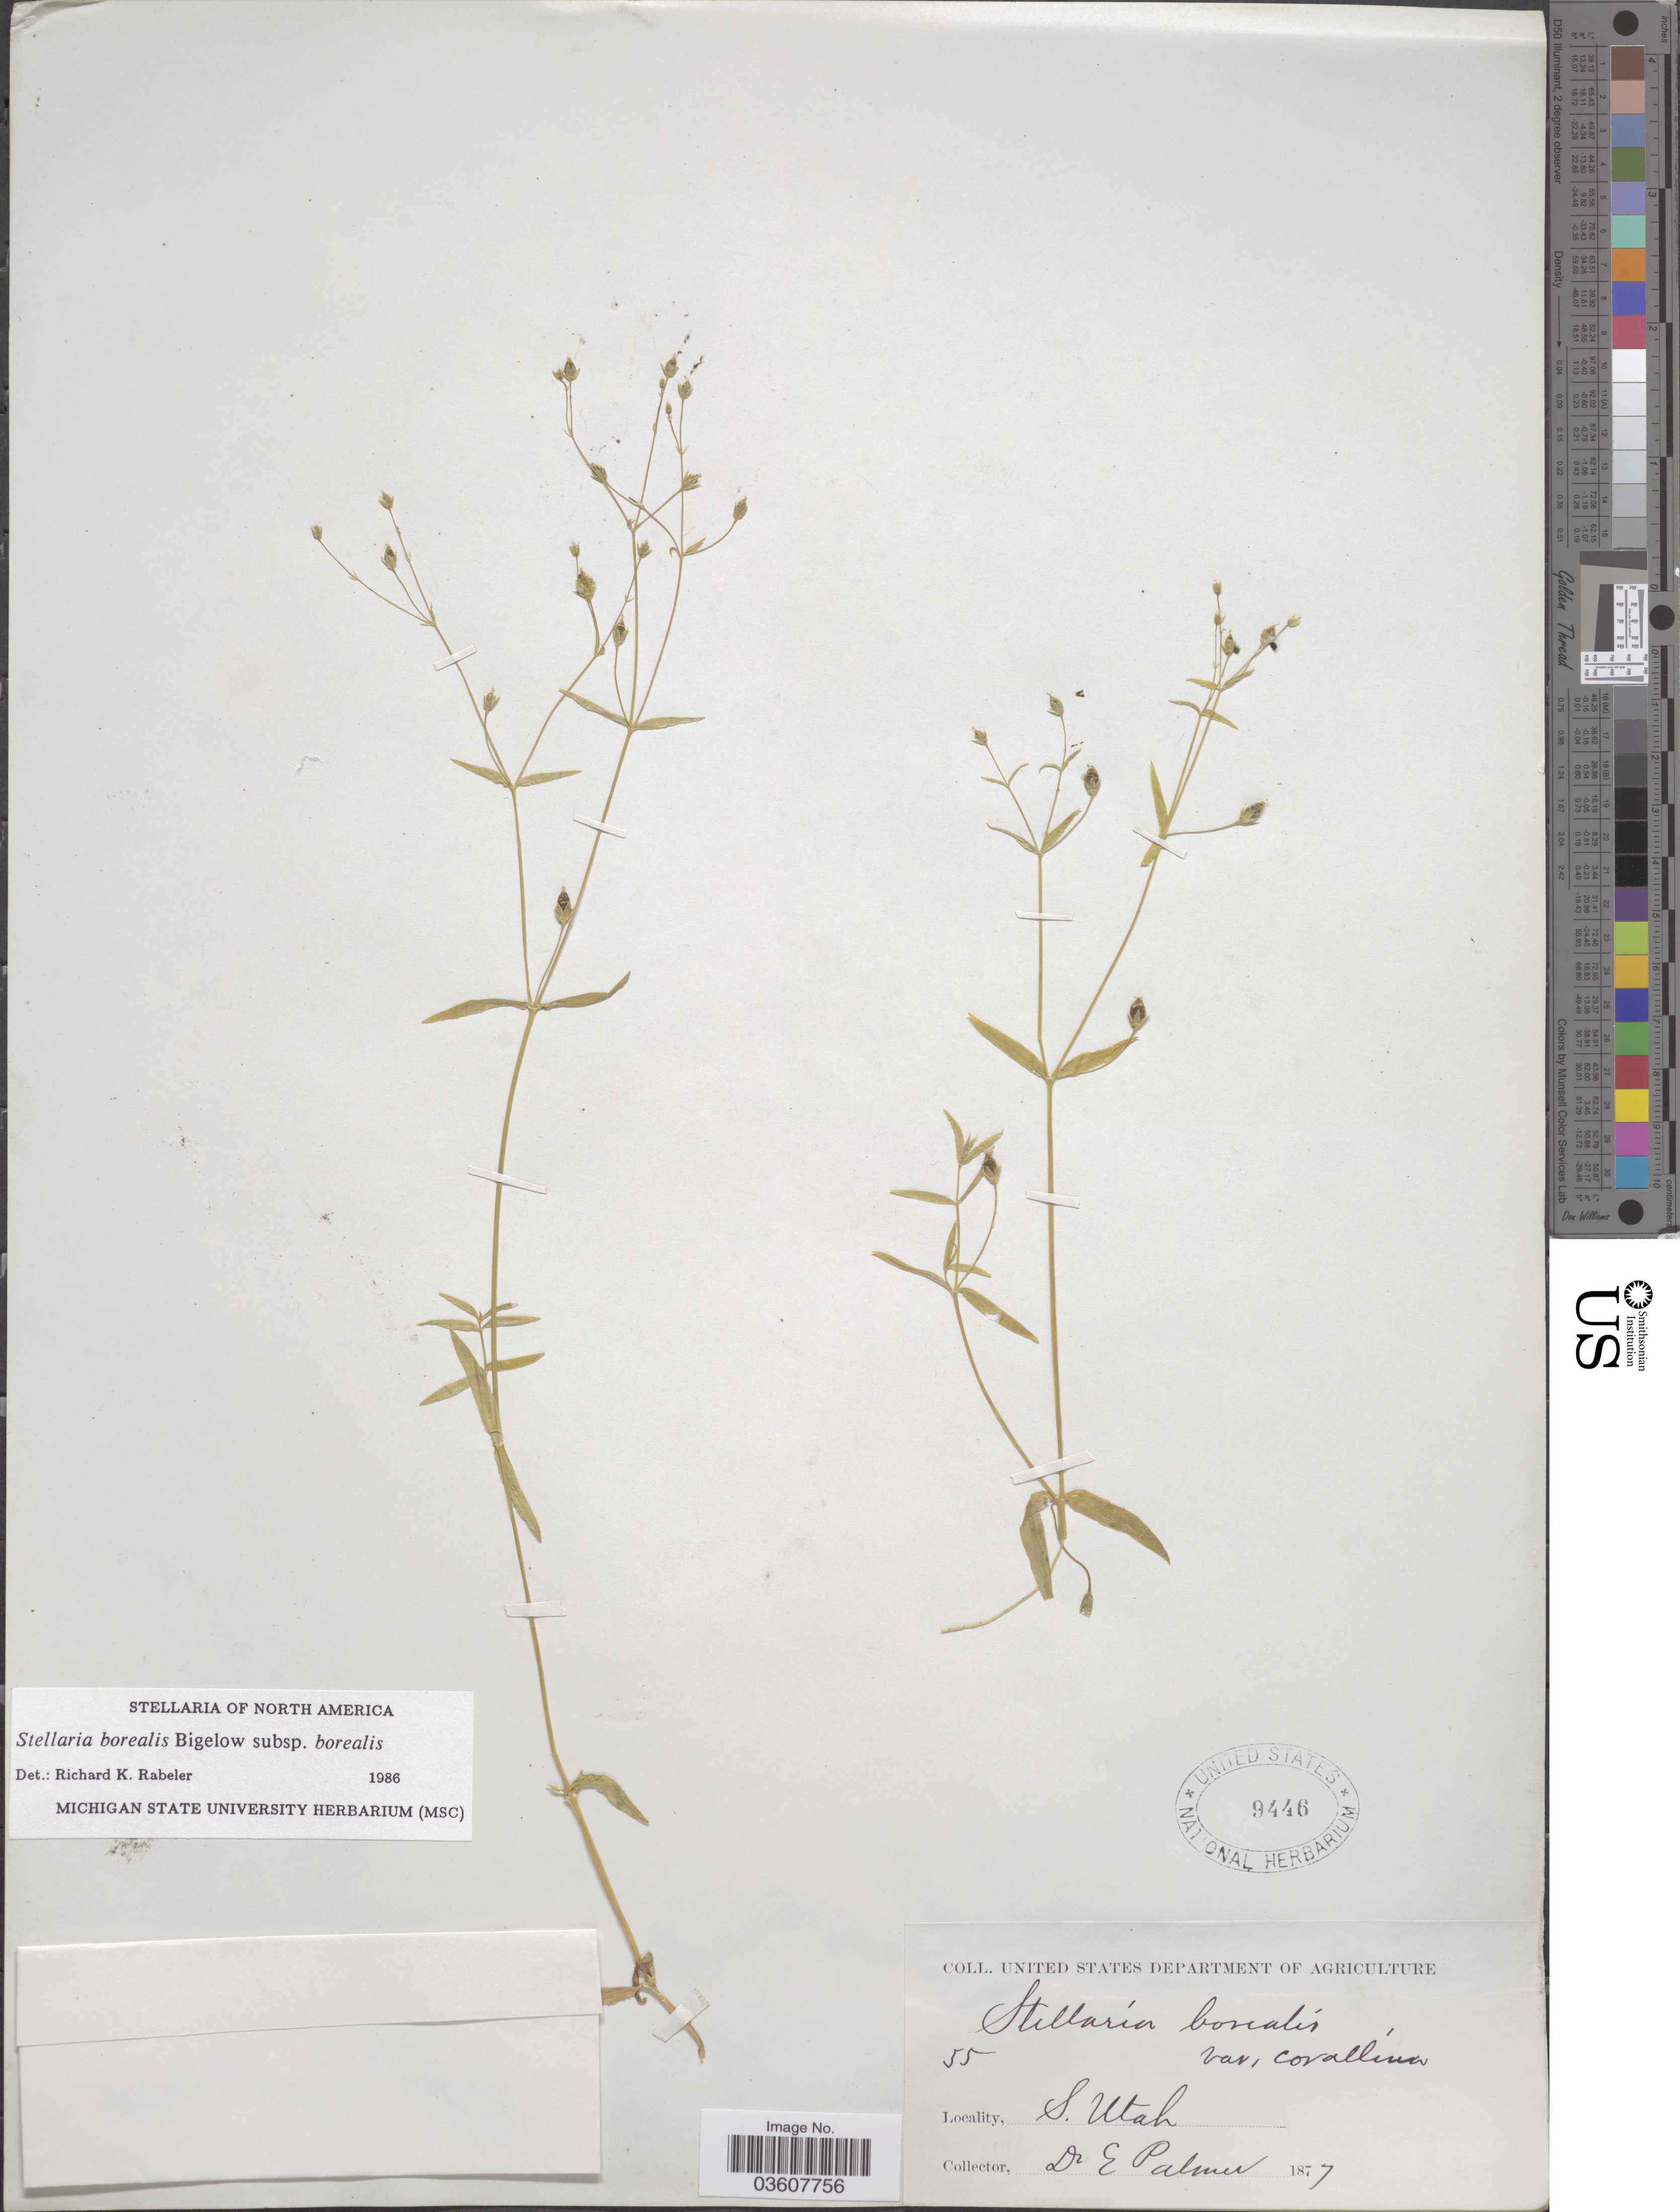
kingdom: Plantae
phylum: Tracheophyta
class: Magnoliopsida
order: Caryophyllales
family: Caryophyllaceae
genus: Stellaria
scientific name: Stellaria borealis subsp. borealis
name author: Bigelow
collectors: E. Palmer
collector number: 55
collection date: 1877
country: United States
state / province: Utah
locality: S. Utah.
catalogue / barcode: US 9446